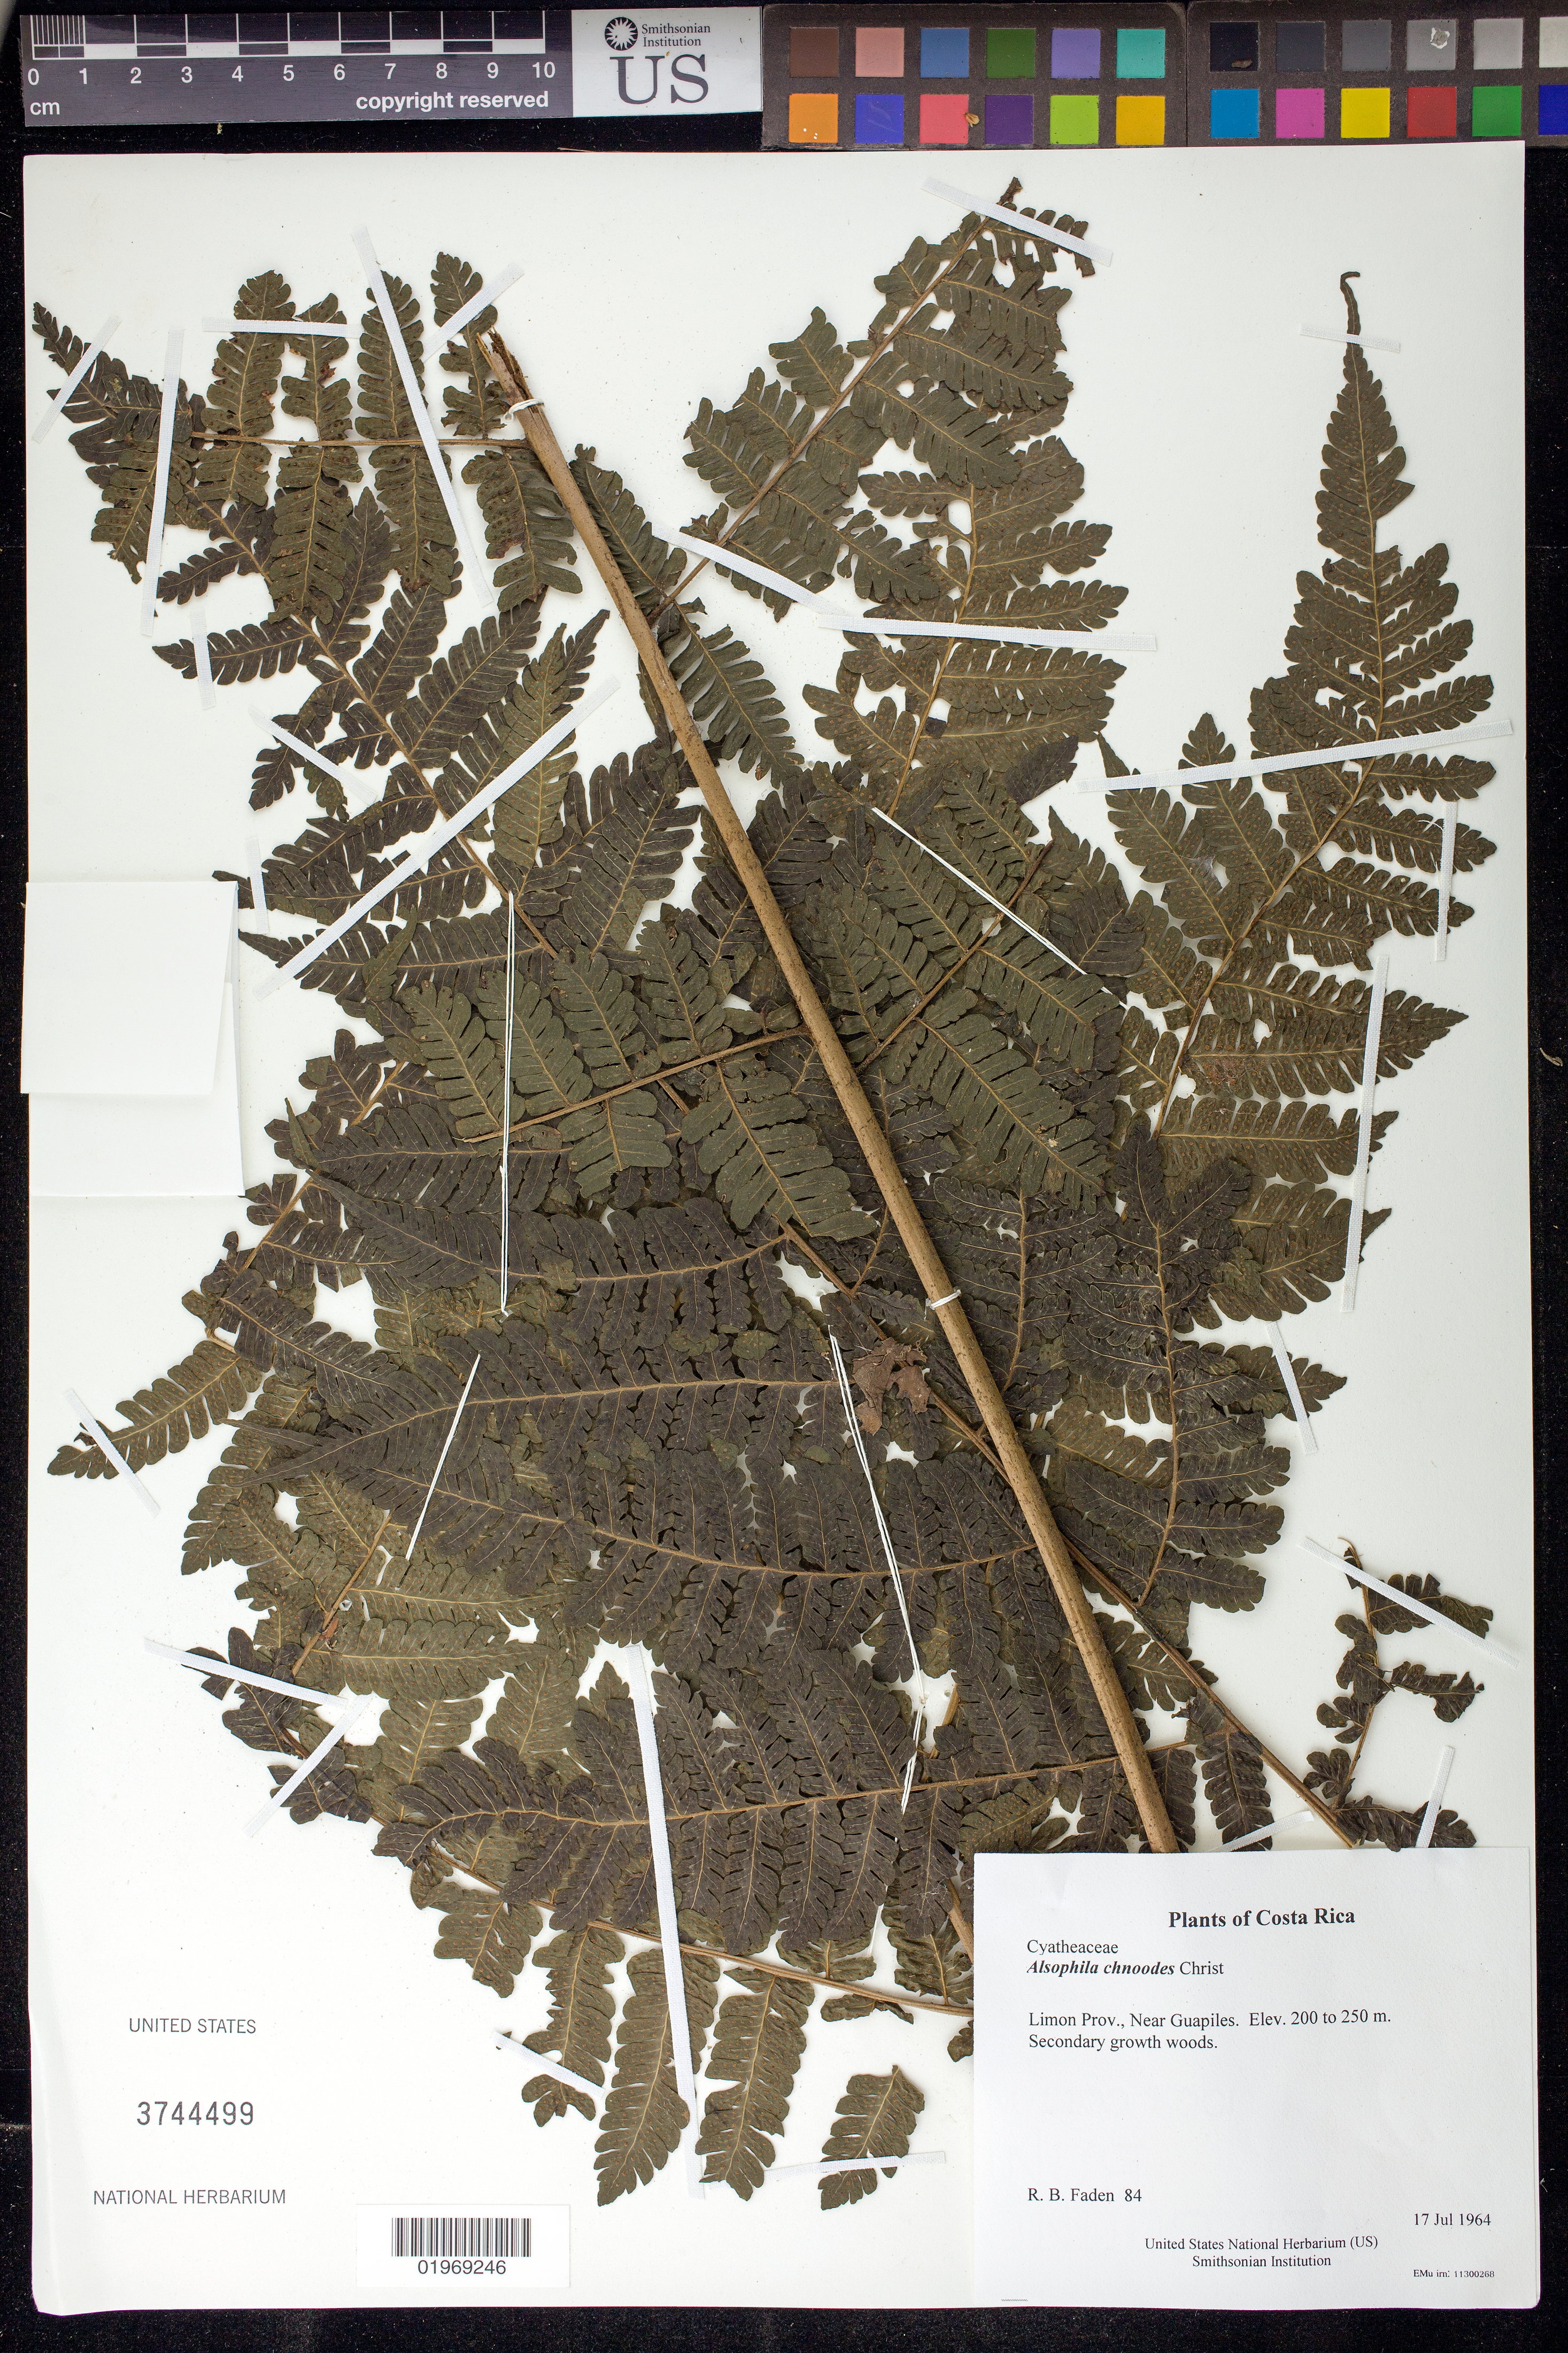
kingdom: Plantae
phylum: Tracheophyta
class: Polypodiopsida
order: Cyatheales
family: Cyatheaceae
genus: Alsophila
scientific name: Alsophila chnoodes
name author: Christ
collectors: R. B. Faden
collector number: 84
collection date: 1964-07-17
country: Costa Rica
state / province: Limon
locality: Near Guapiles.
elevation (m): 200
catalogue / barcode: US 3744499